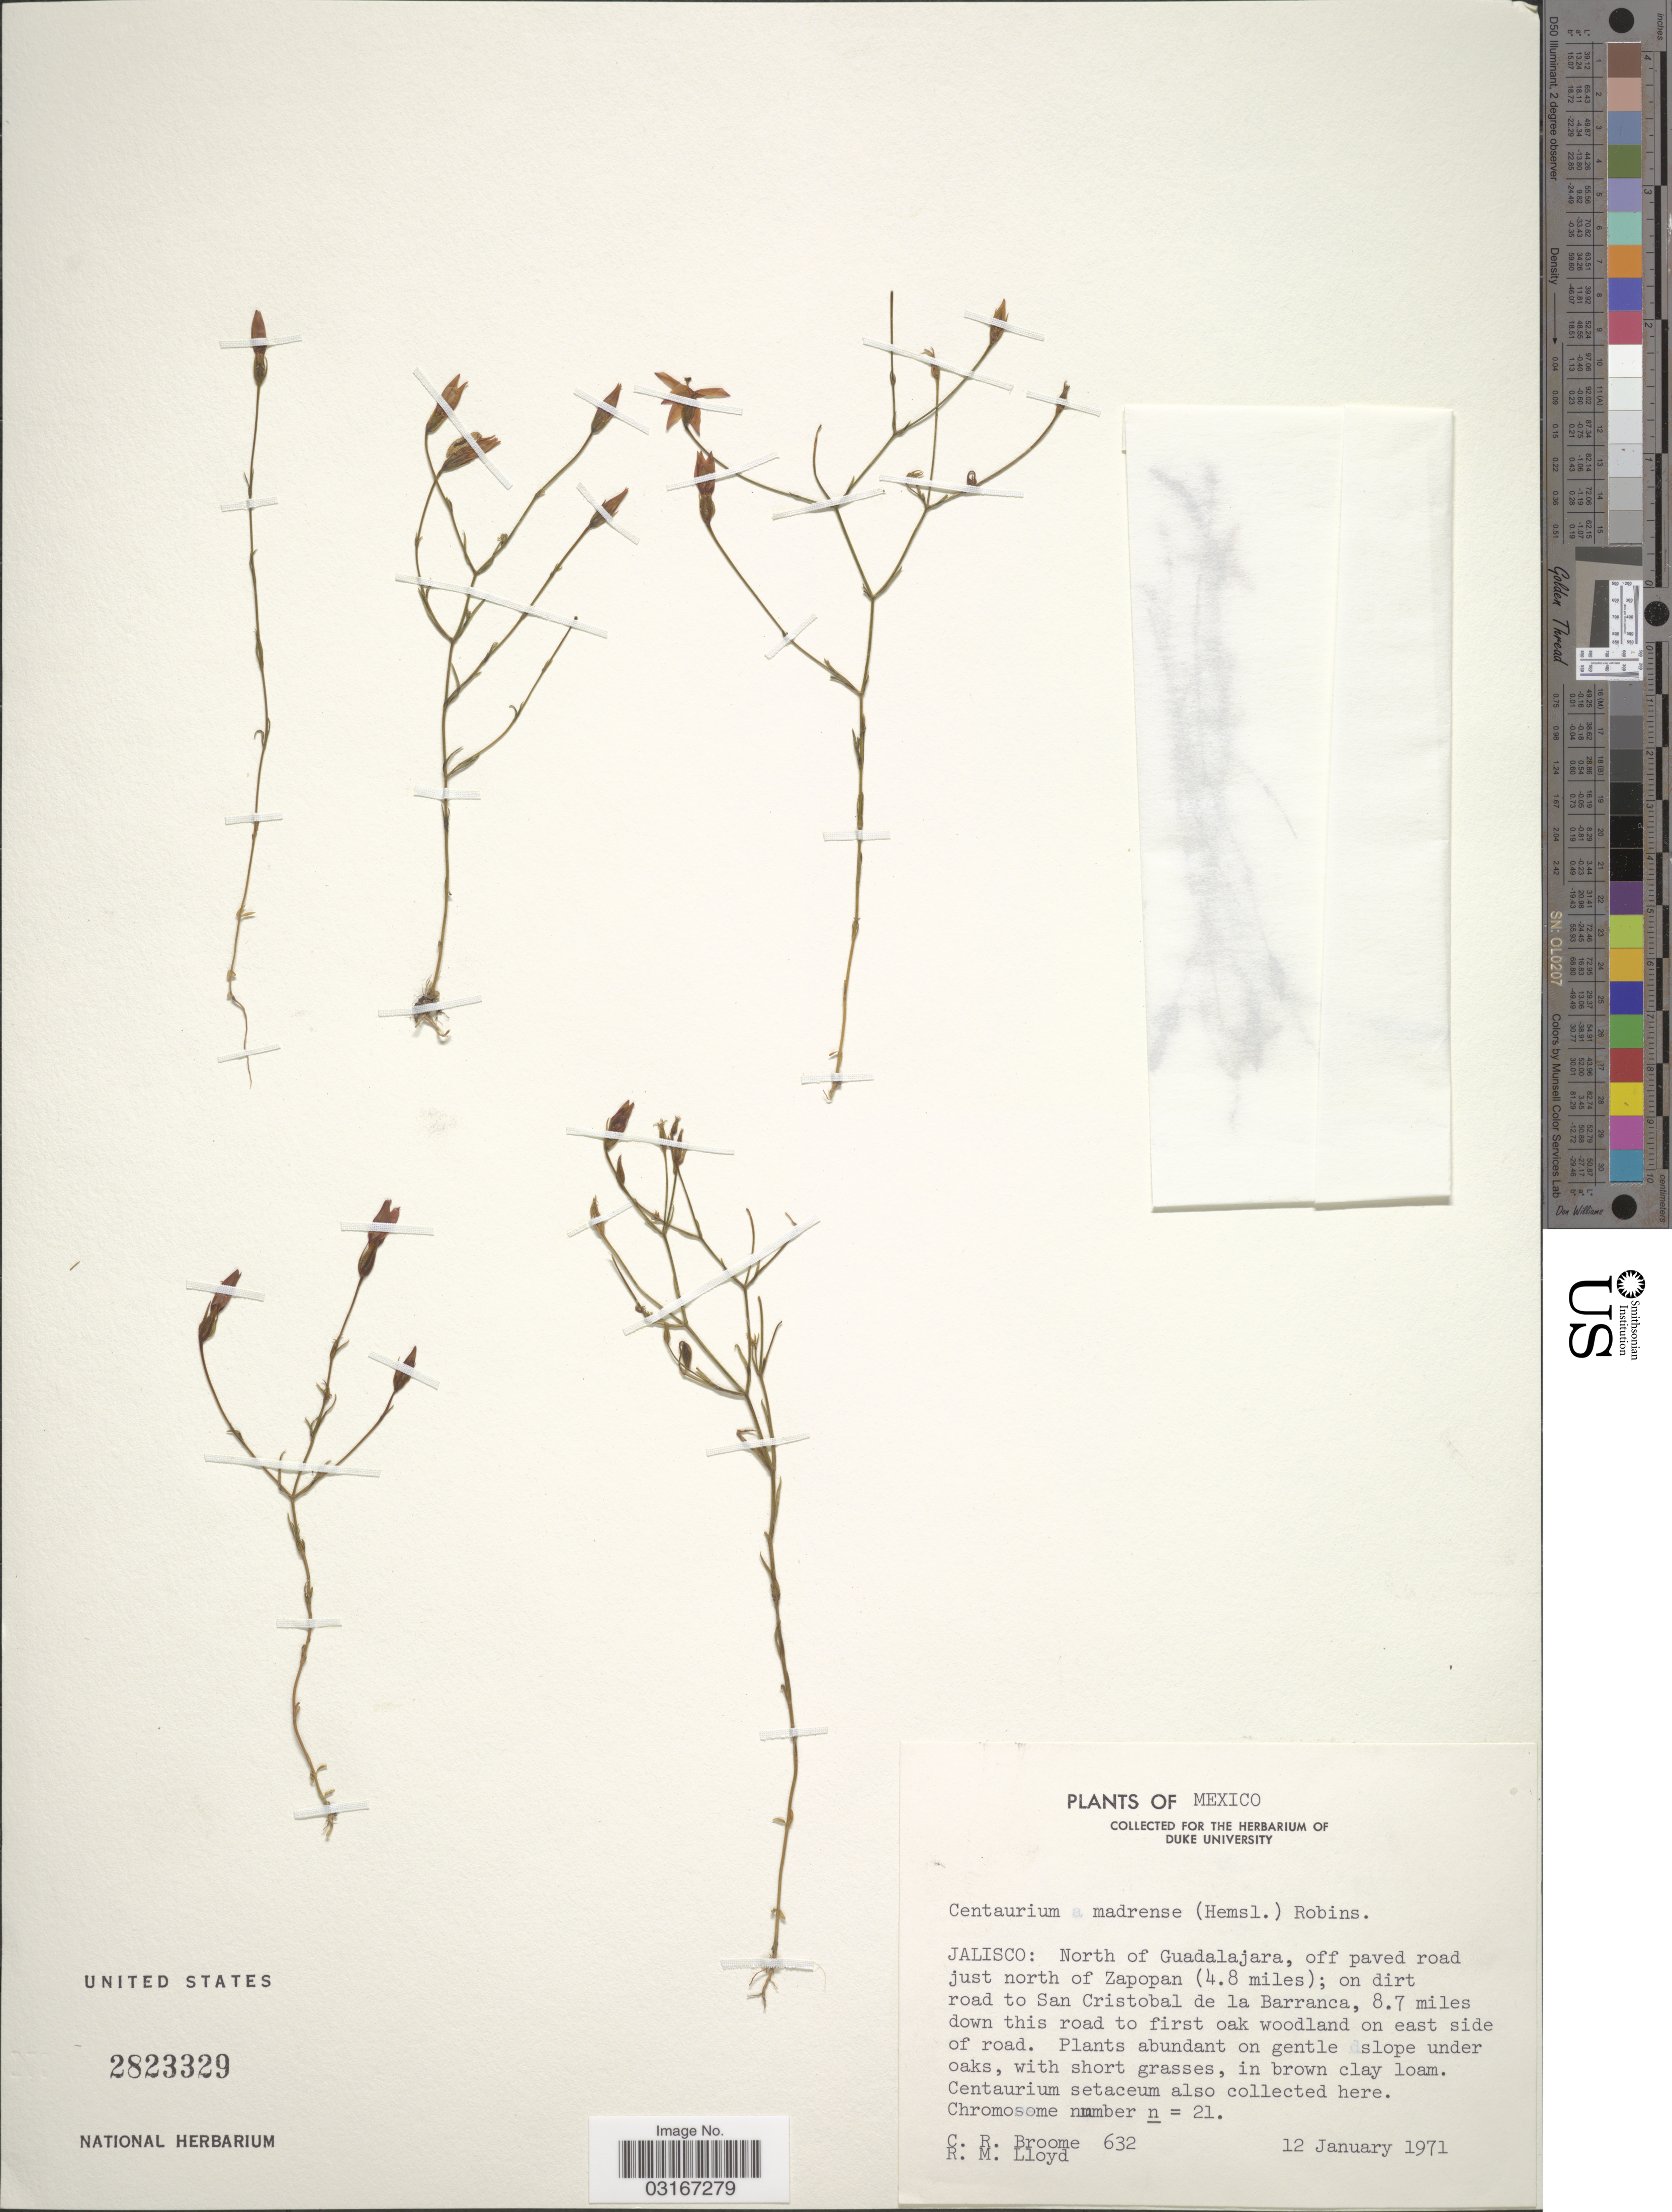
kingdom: Plantae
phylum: Tracheophyta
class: Magnoliopsida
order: Gentianales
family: Gentianaceae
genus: Centaurium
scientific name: Centaurium madrense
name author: (Hemsl.) B.L. Rob.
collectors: C. R. Broome & R. M. Lloyd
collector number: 632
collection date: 1971-01-12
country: Mexico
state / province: Jalisco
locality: North of Guadalajara, off paved road just north of Zapopan (4.8 miles); on dirt road to San Cristobal de la Barranca, 8.7 miles down this road to first oak woodland on east side of road.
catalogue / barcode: US 2823329